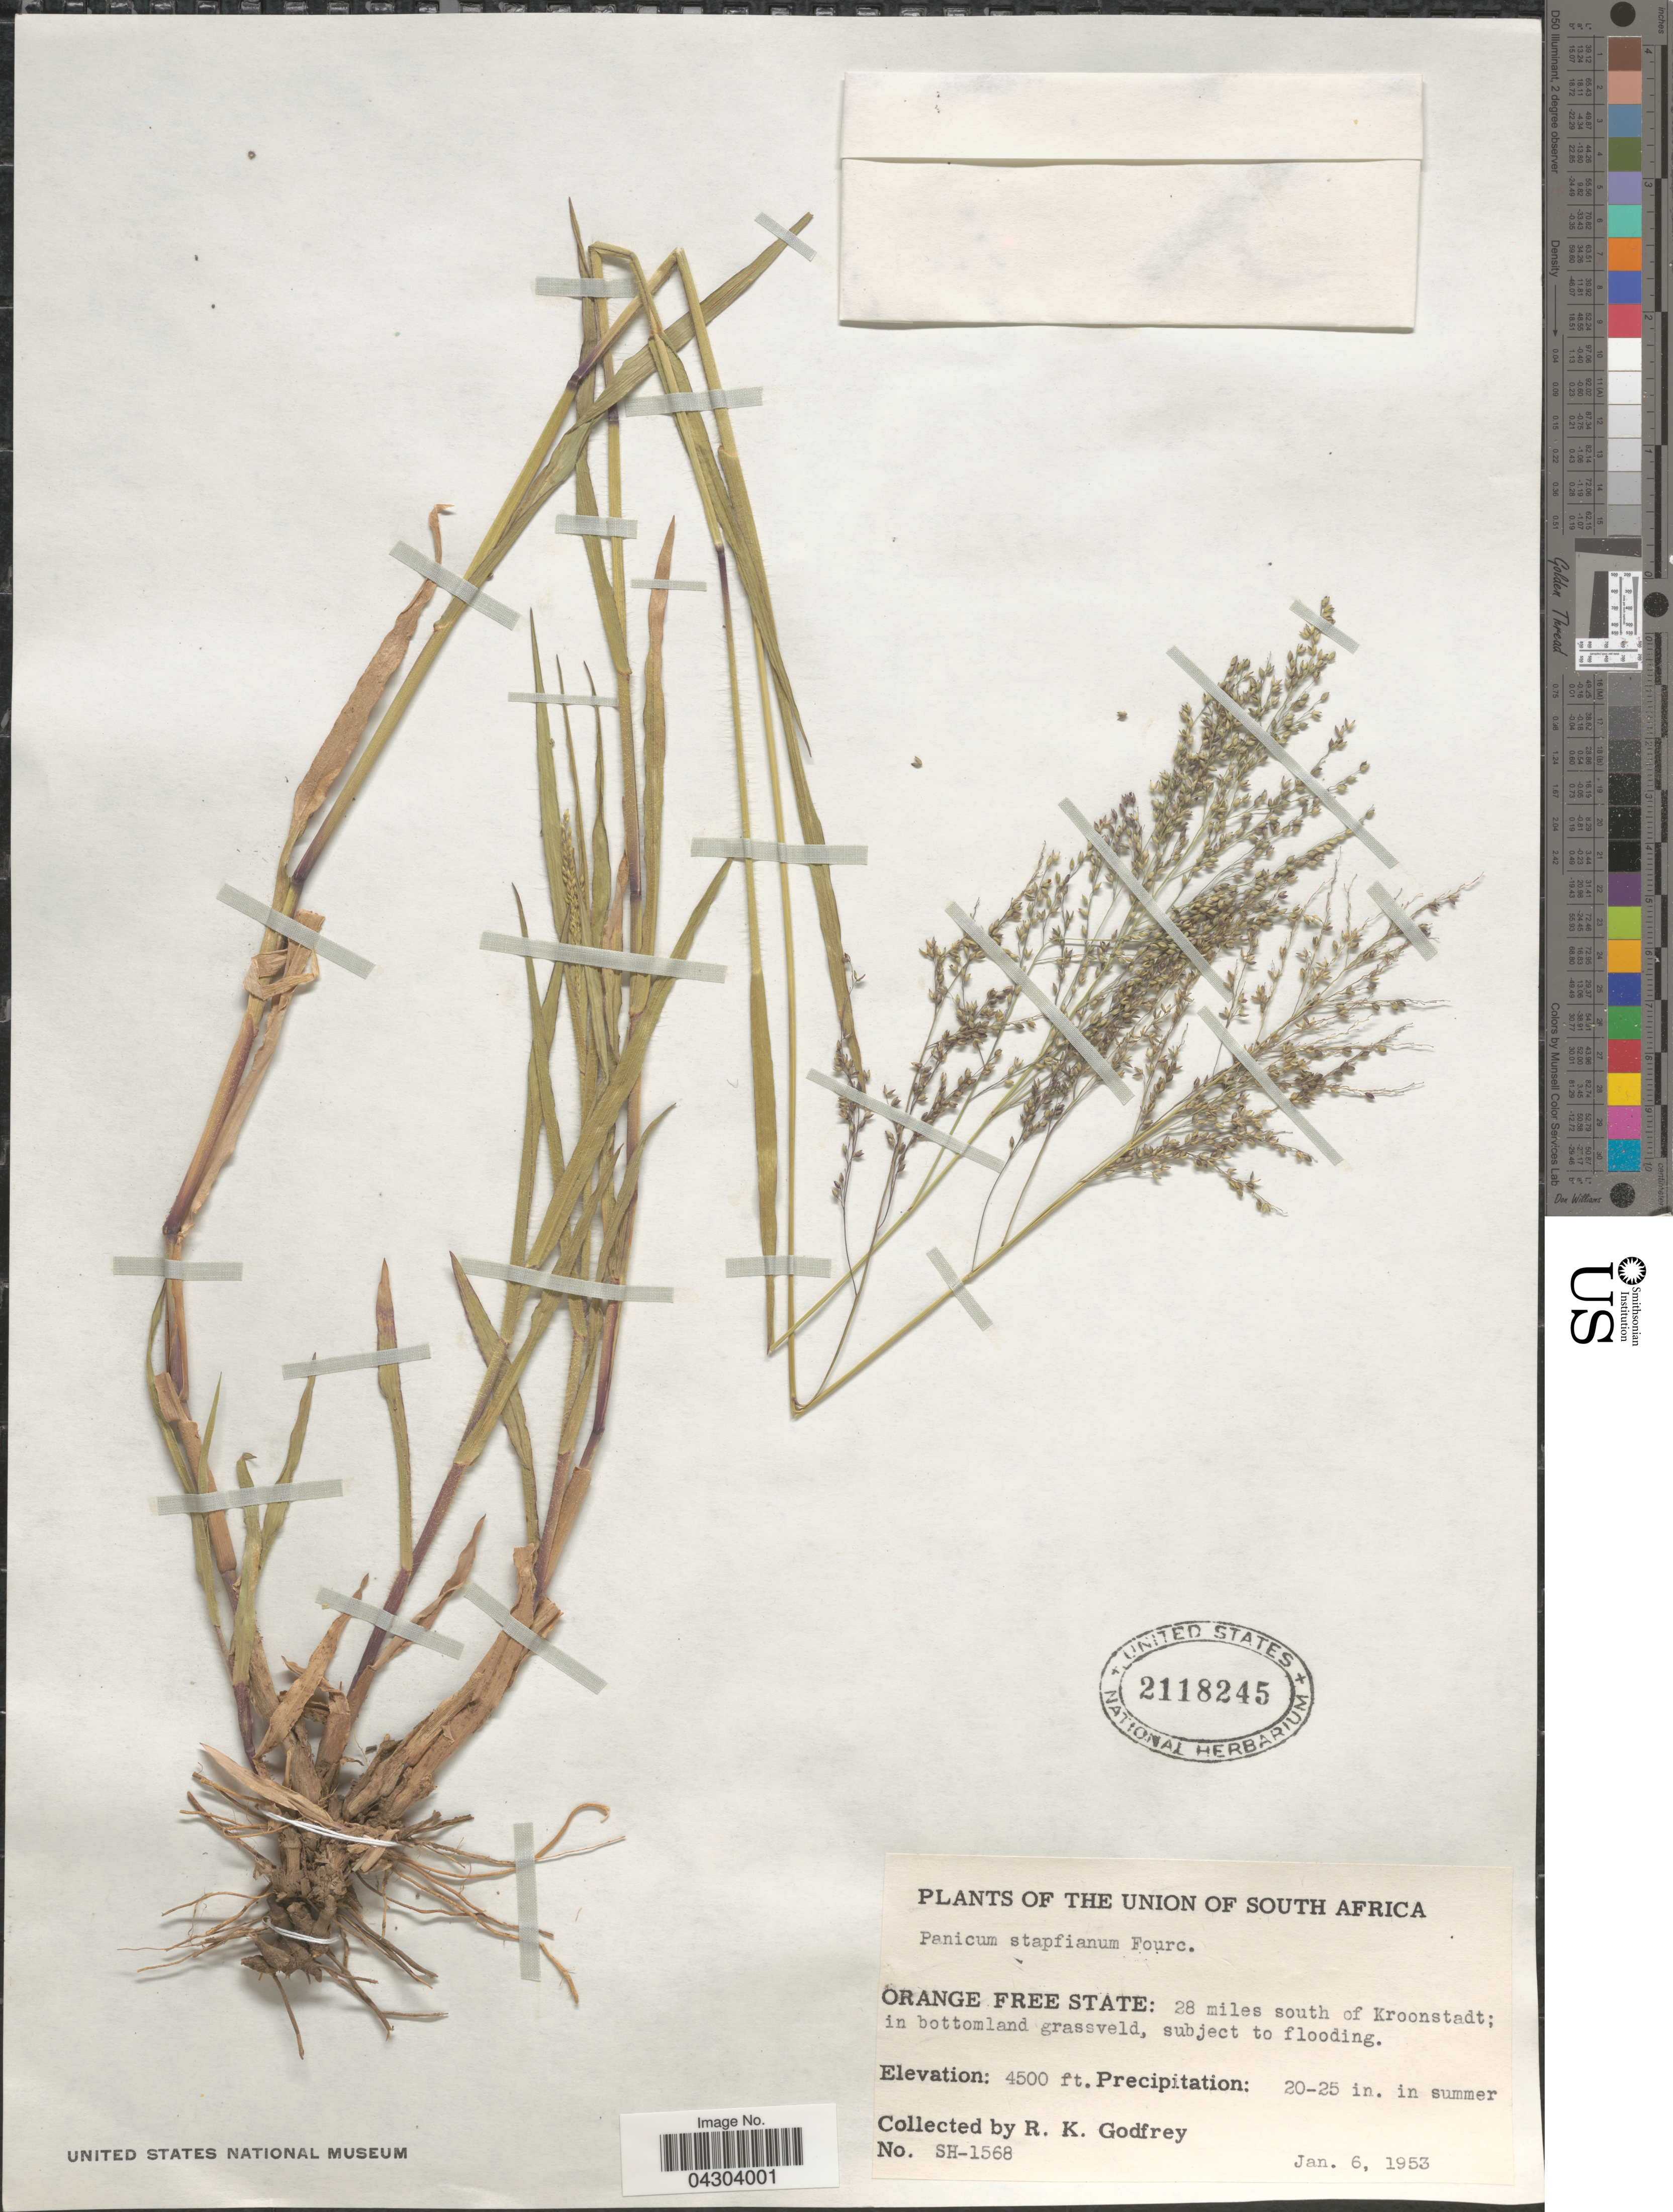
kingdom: Plantae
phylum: Tracheophyta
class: Liliopsida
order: Poales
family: Poaceae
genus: Panicum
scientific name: Panicum stapfianum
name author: Fourc.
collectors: R. K. Godfrey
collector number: SH-1568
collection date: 1953-01-06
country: South Africa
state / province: Free State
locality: The Union of South Africa. Orange Free State: 28 miles south of Kroonstadt.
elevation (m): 1372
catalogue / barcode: US 2118245